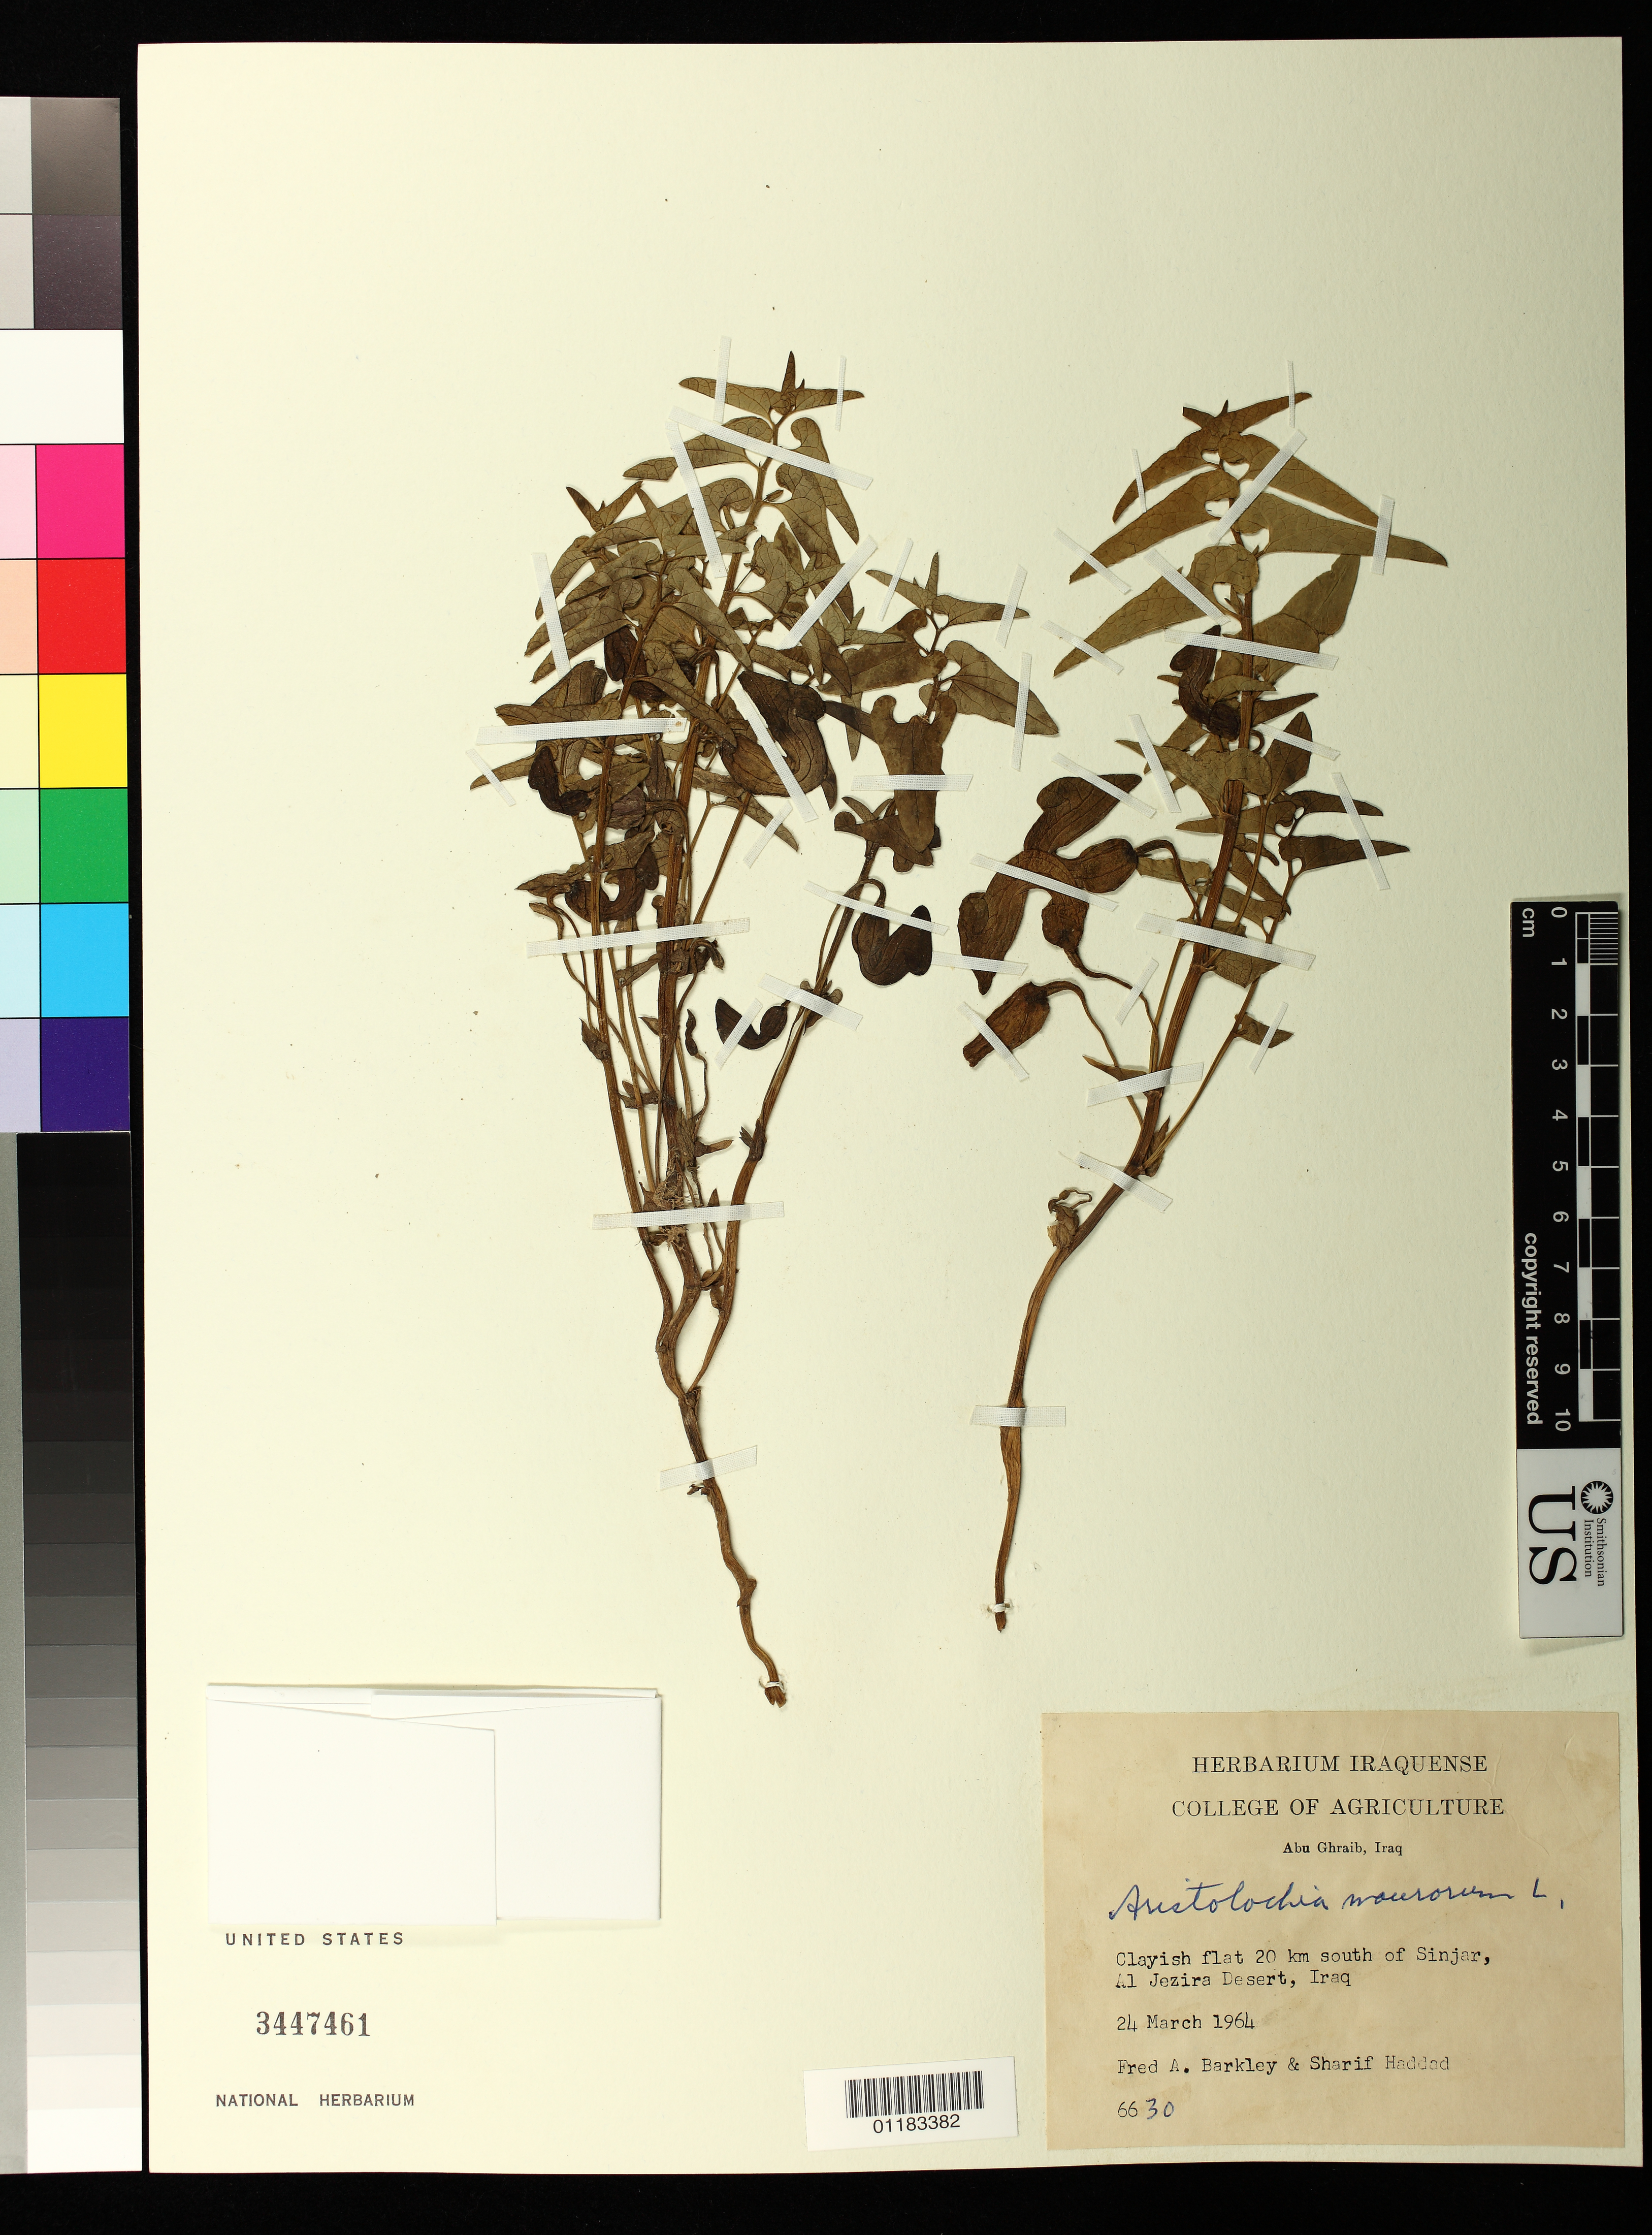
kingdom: Plantae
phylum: Tracheophyta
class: Magnoliopsida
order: Piperales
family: Aristolochiaceae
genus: Aristolochia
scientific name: Aristolochia maurorum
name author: L.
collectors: F. A. Barkley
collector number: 6630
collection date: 1964-03-24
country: Iraq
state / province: Ninawar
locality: Clayish flat 20km south of Sinjar, Al Jezira Desert, Iraq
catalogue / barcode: US 3447461